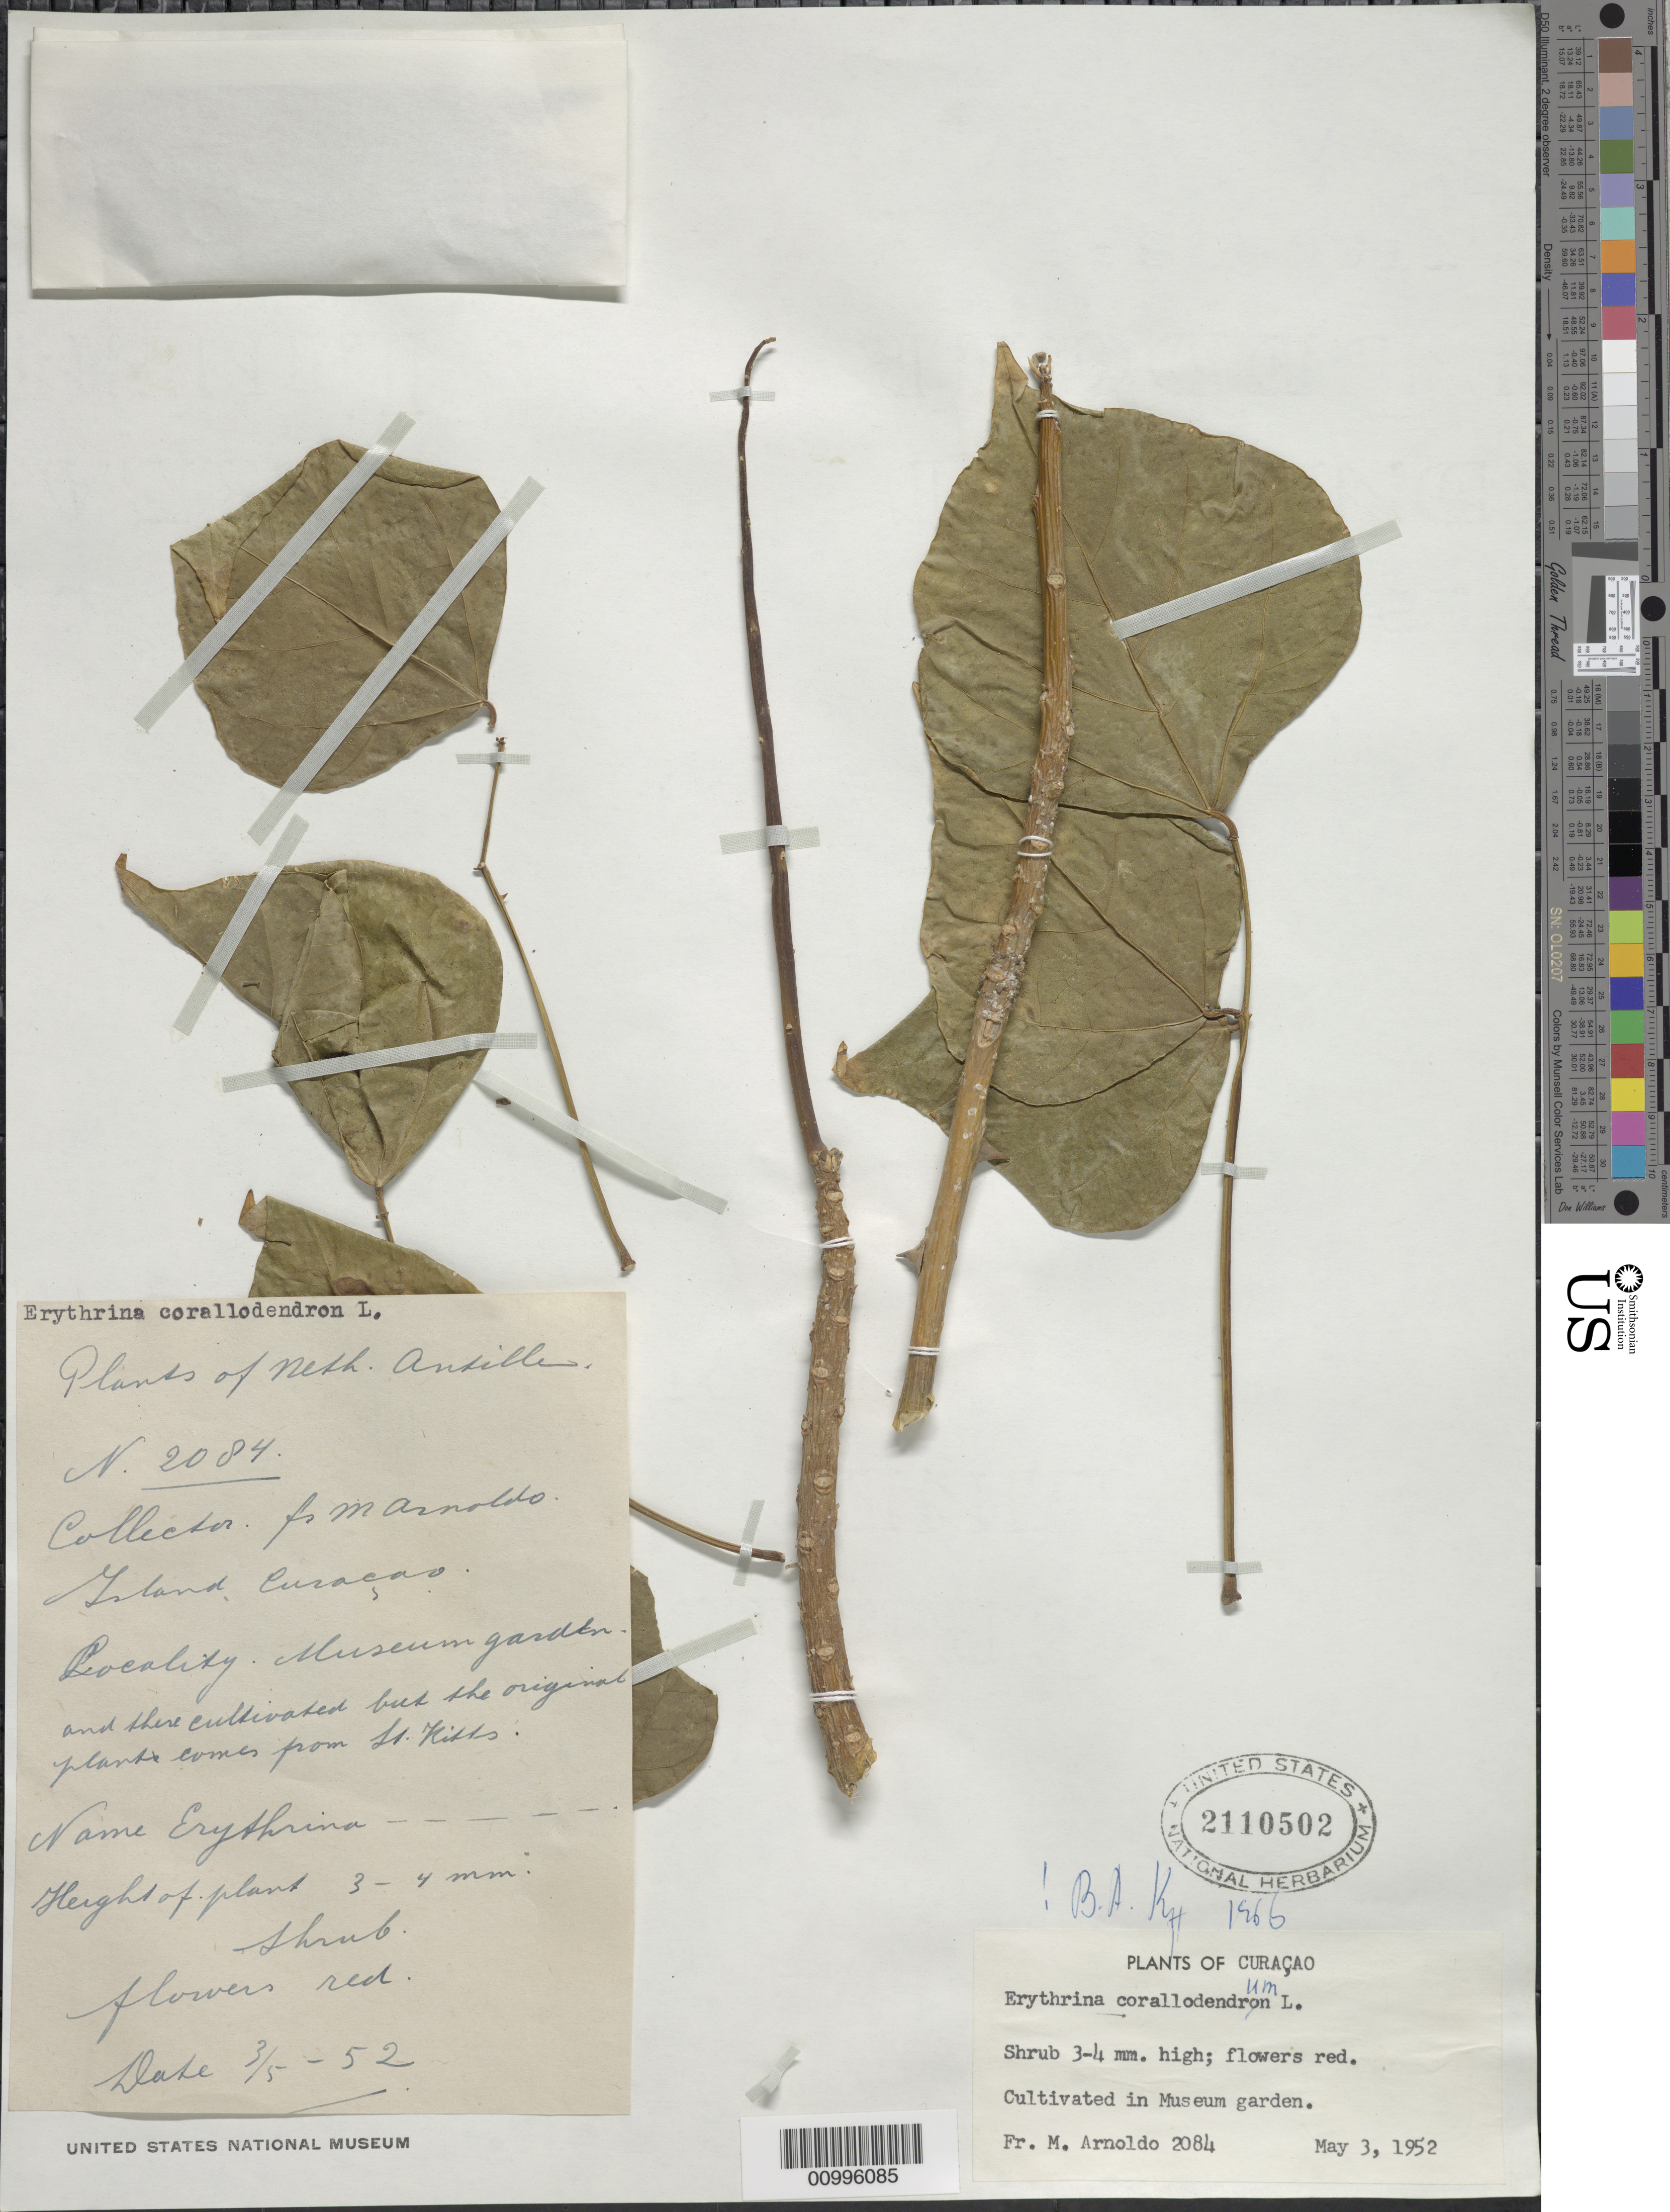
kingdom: Plantae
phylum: Tracheophyta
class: Magnoliopsida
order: Fabales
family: Fabaceae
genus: Erythrina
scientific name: Erythrina corallodendron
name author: L.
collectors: N. Arnoldo-Broeders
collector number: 2084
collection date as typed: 03 May 1952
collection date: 1952-05-03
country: Curaçao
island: Curaçao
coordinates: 0 N, 0 E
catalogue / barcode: US 2110502